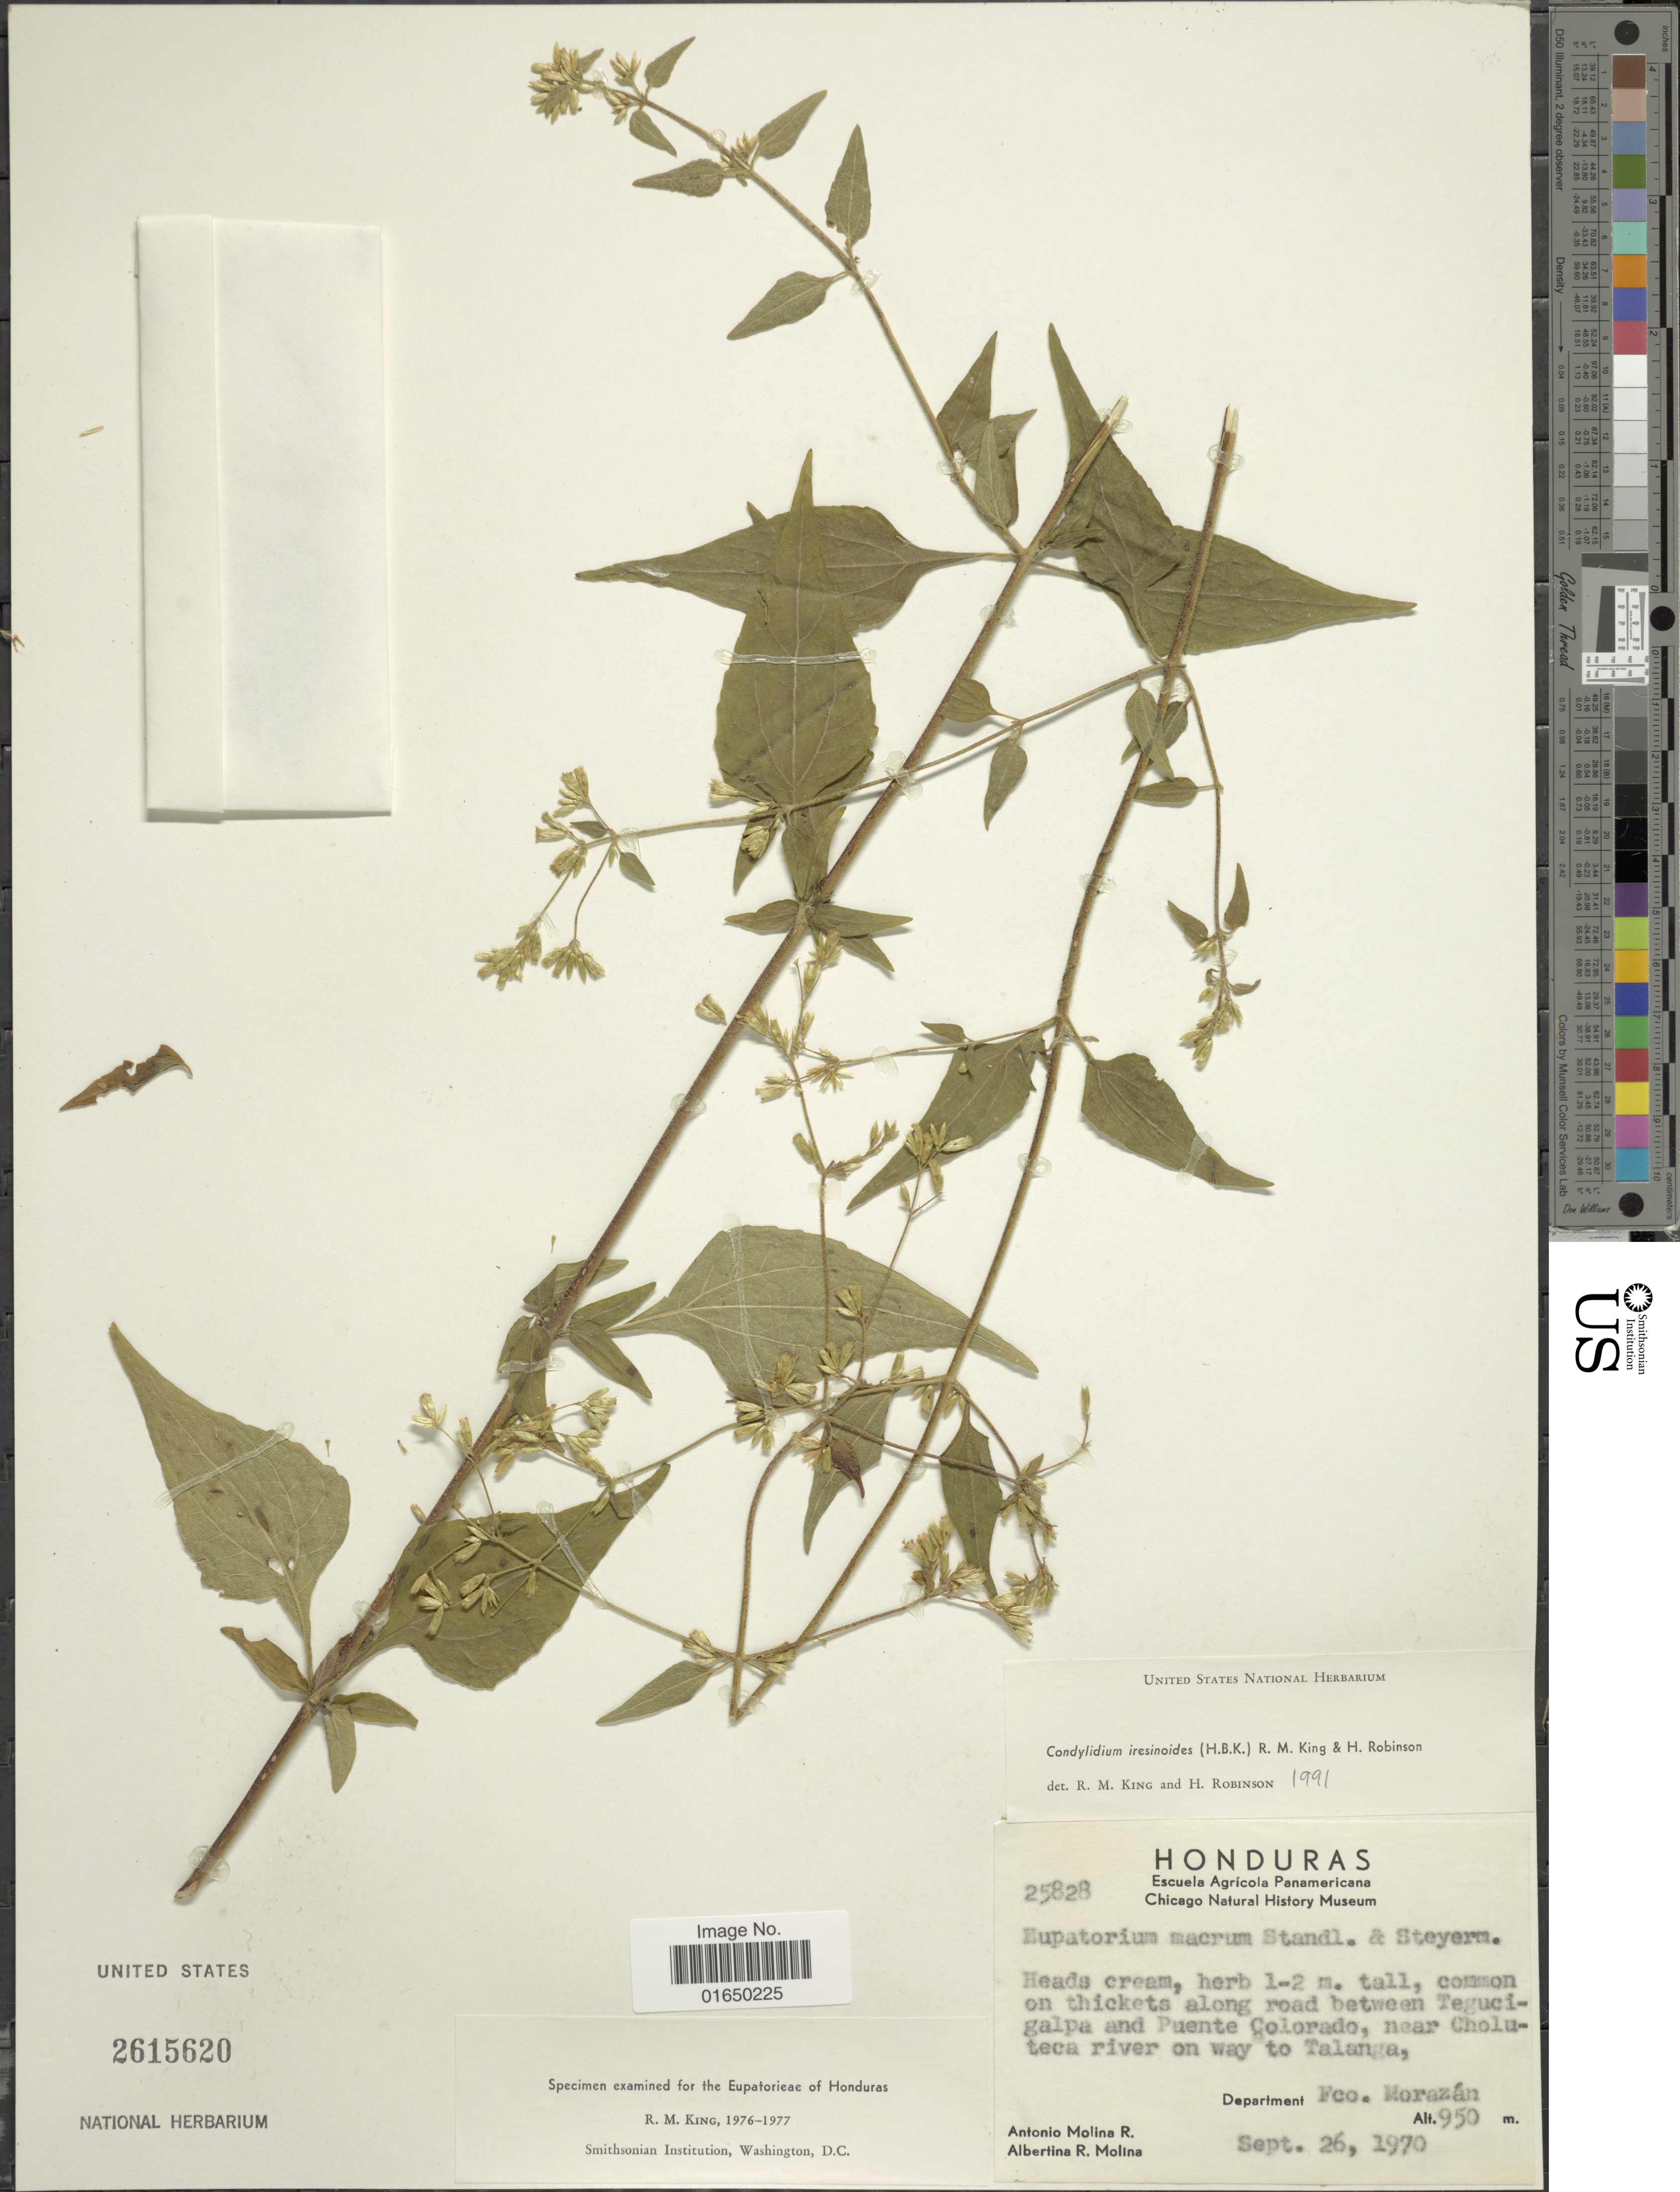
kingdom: Plantae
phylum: Tracheophyta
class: Magnoliopsida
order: Asterales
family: Asteraceae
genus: Condylidium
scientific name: Condylidium iresinoides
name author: (Kunth) R.M. King & H. Rob.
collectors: A. Molina R. & A. R. Molina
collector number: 25828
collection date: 1970-09-26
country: Honduras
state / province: Fco. Morazán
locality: Common on thickets along road between Tegucigalpa and Puente Colorado, near Choluteca and Puente Colorado, near Choluteca river on way to Talanga, Department Fco Morazán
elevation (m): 950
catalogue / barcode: US 2615620